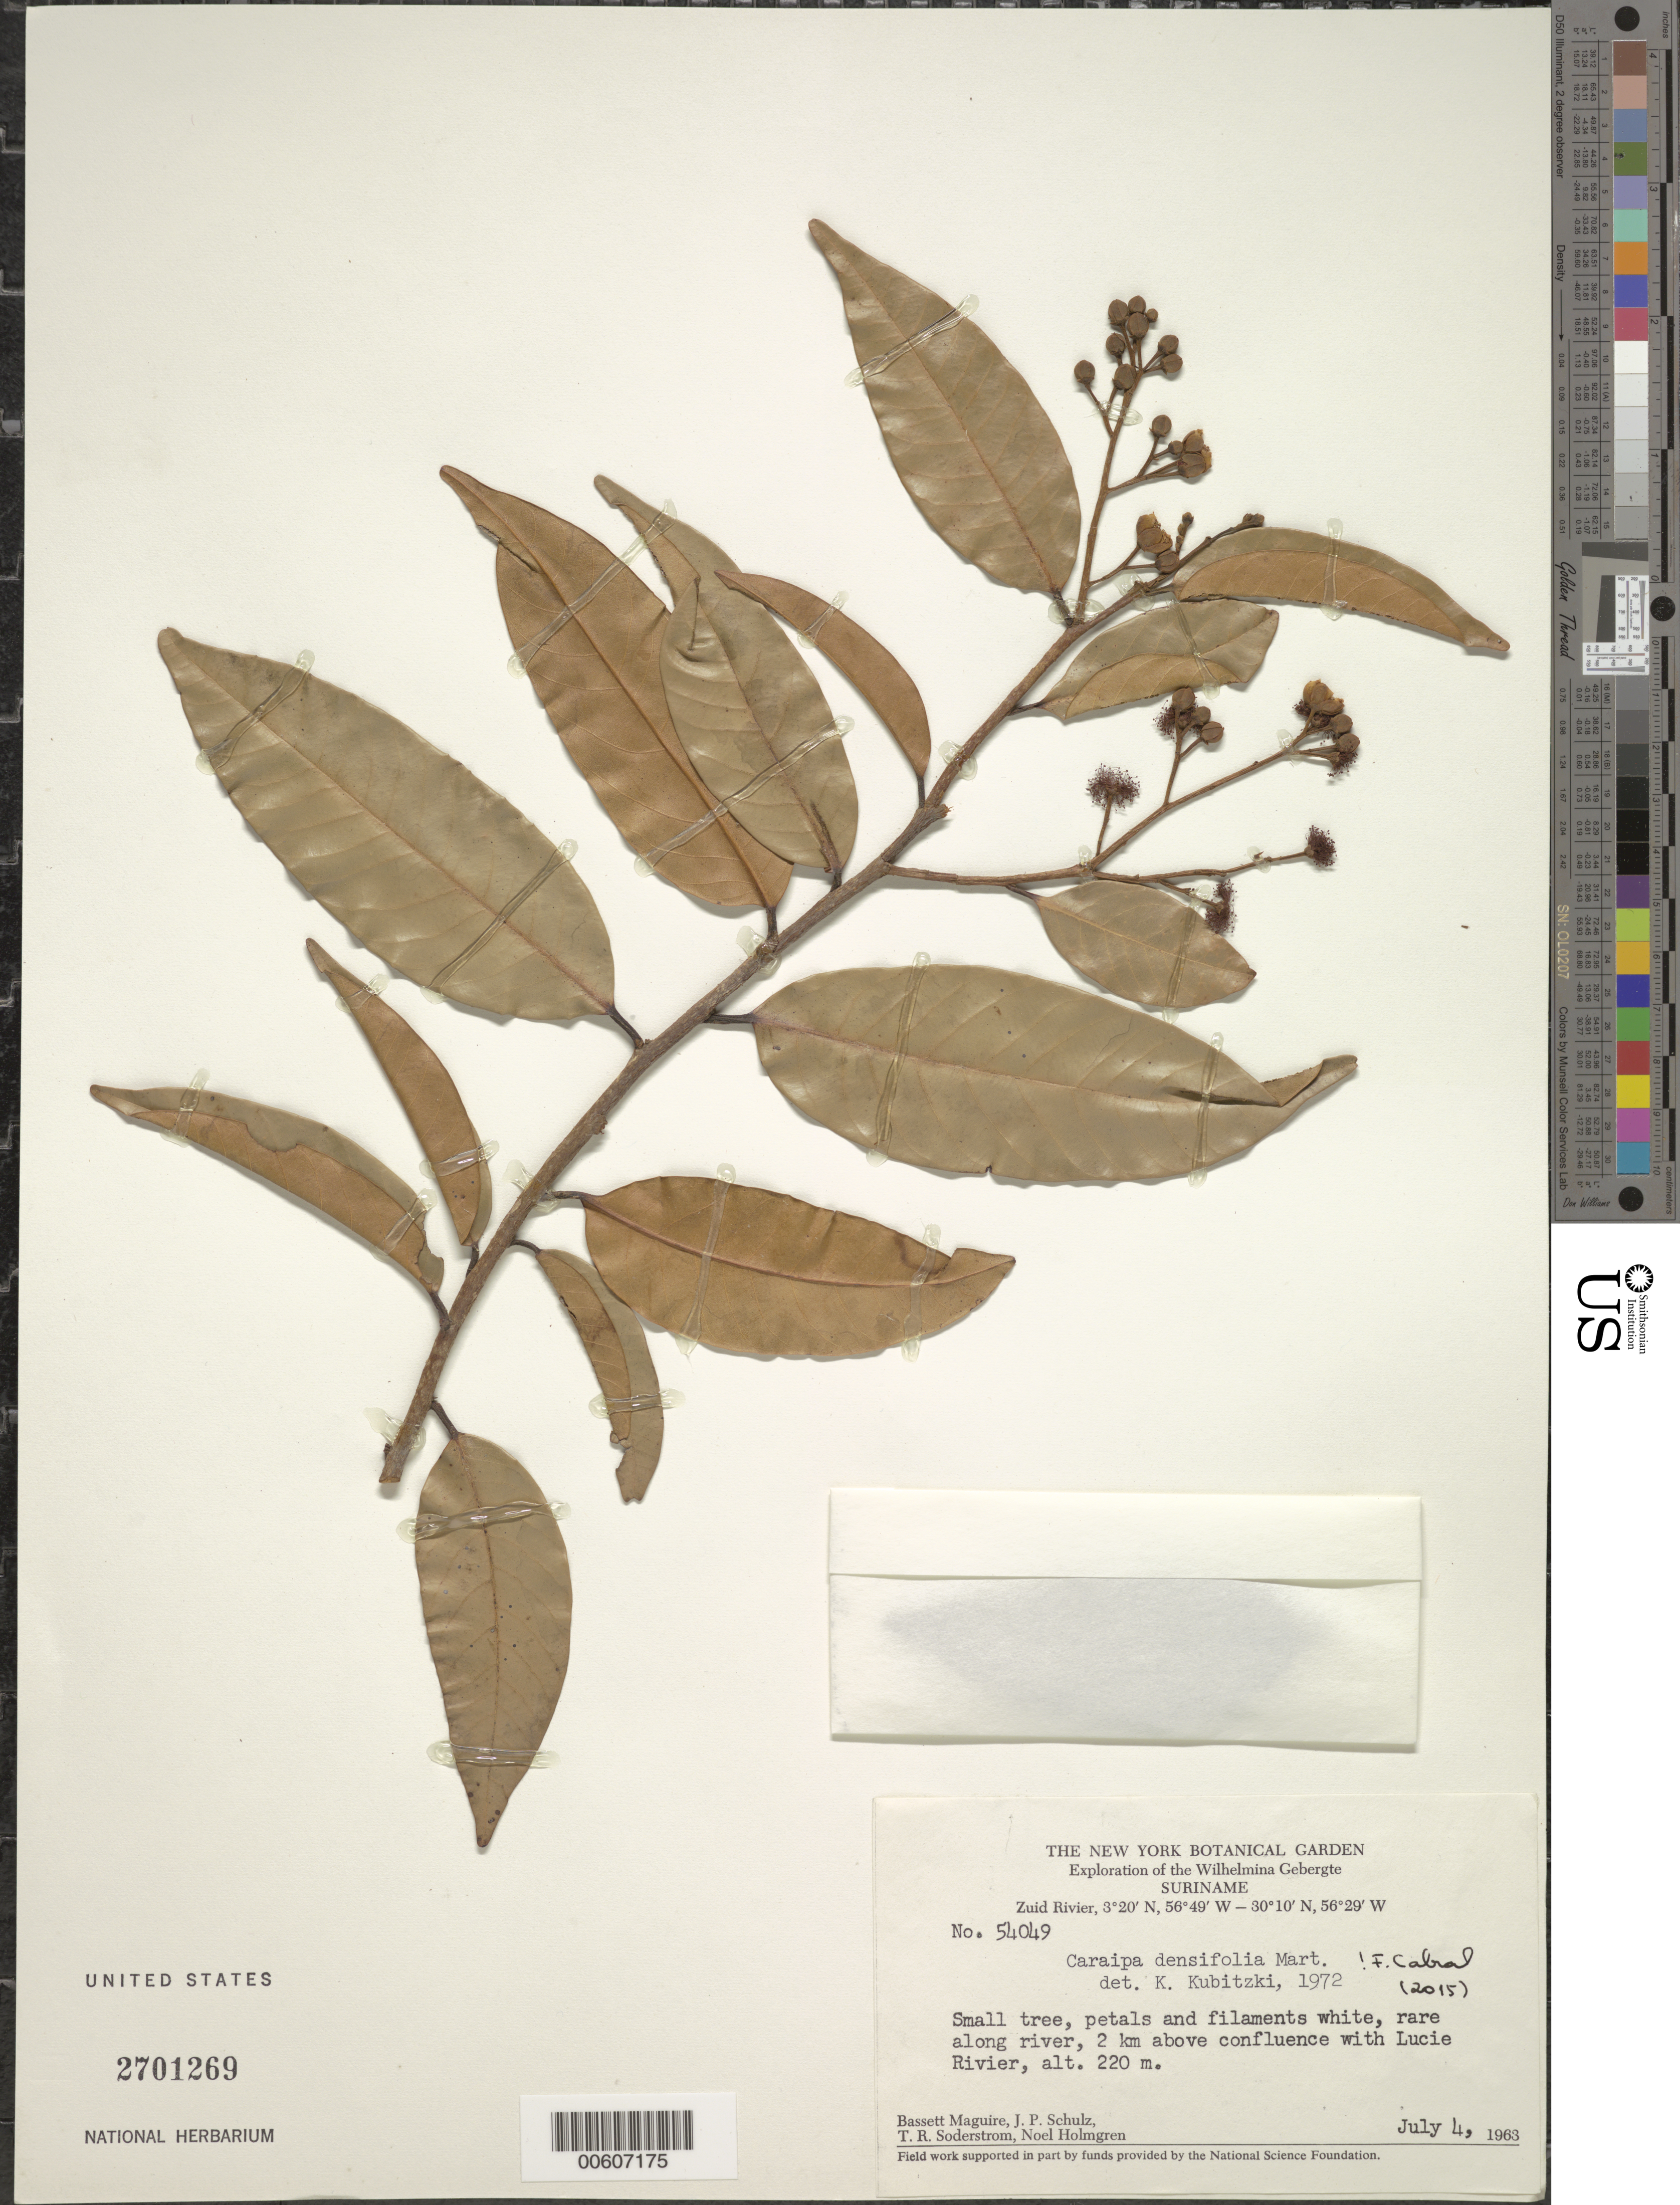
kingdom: Plantae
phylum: Tracheophyta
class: Magnoliopsida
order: Malpighiales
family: Calophyllaceae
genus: Caraipa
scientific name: Caraipa densifolia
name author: Mart.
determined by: Kubitzki, Klaus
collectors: B. Maguire, J. P. Schulz, T. R. Soderstrom & N. H. Holmgren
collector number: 54049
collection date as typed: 4-Jul-63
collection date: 1963-07-04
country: Suriname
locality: Zuid River, 2 km above confluence with Lucie R., Wilhelmina Gebergte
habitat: Along river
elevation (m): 220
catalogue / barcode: US 2701269